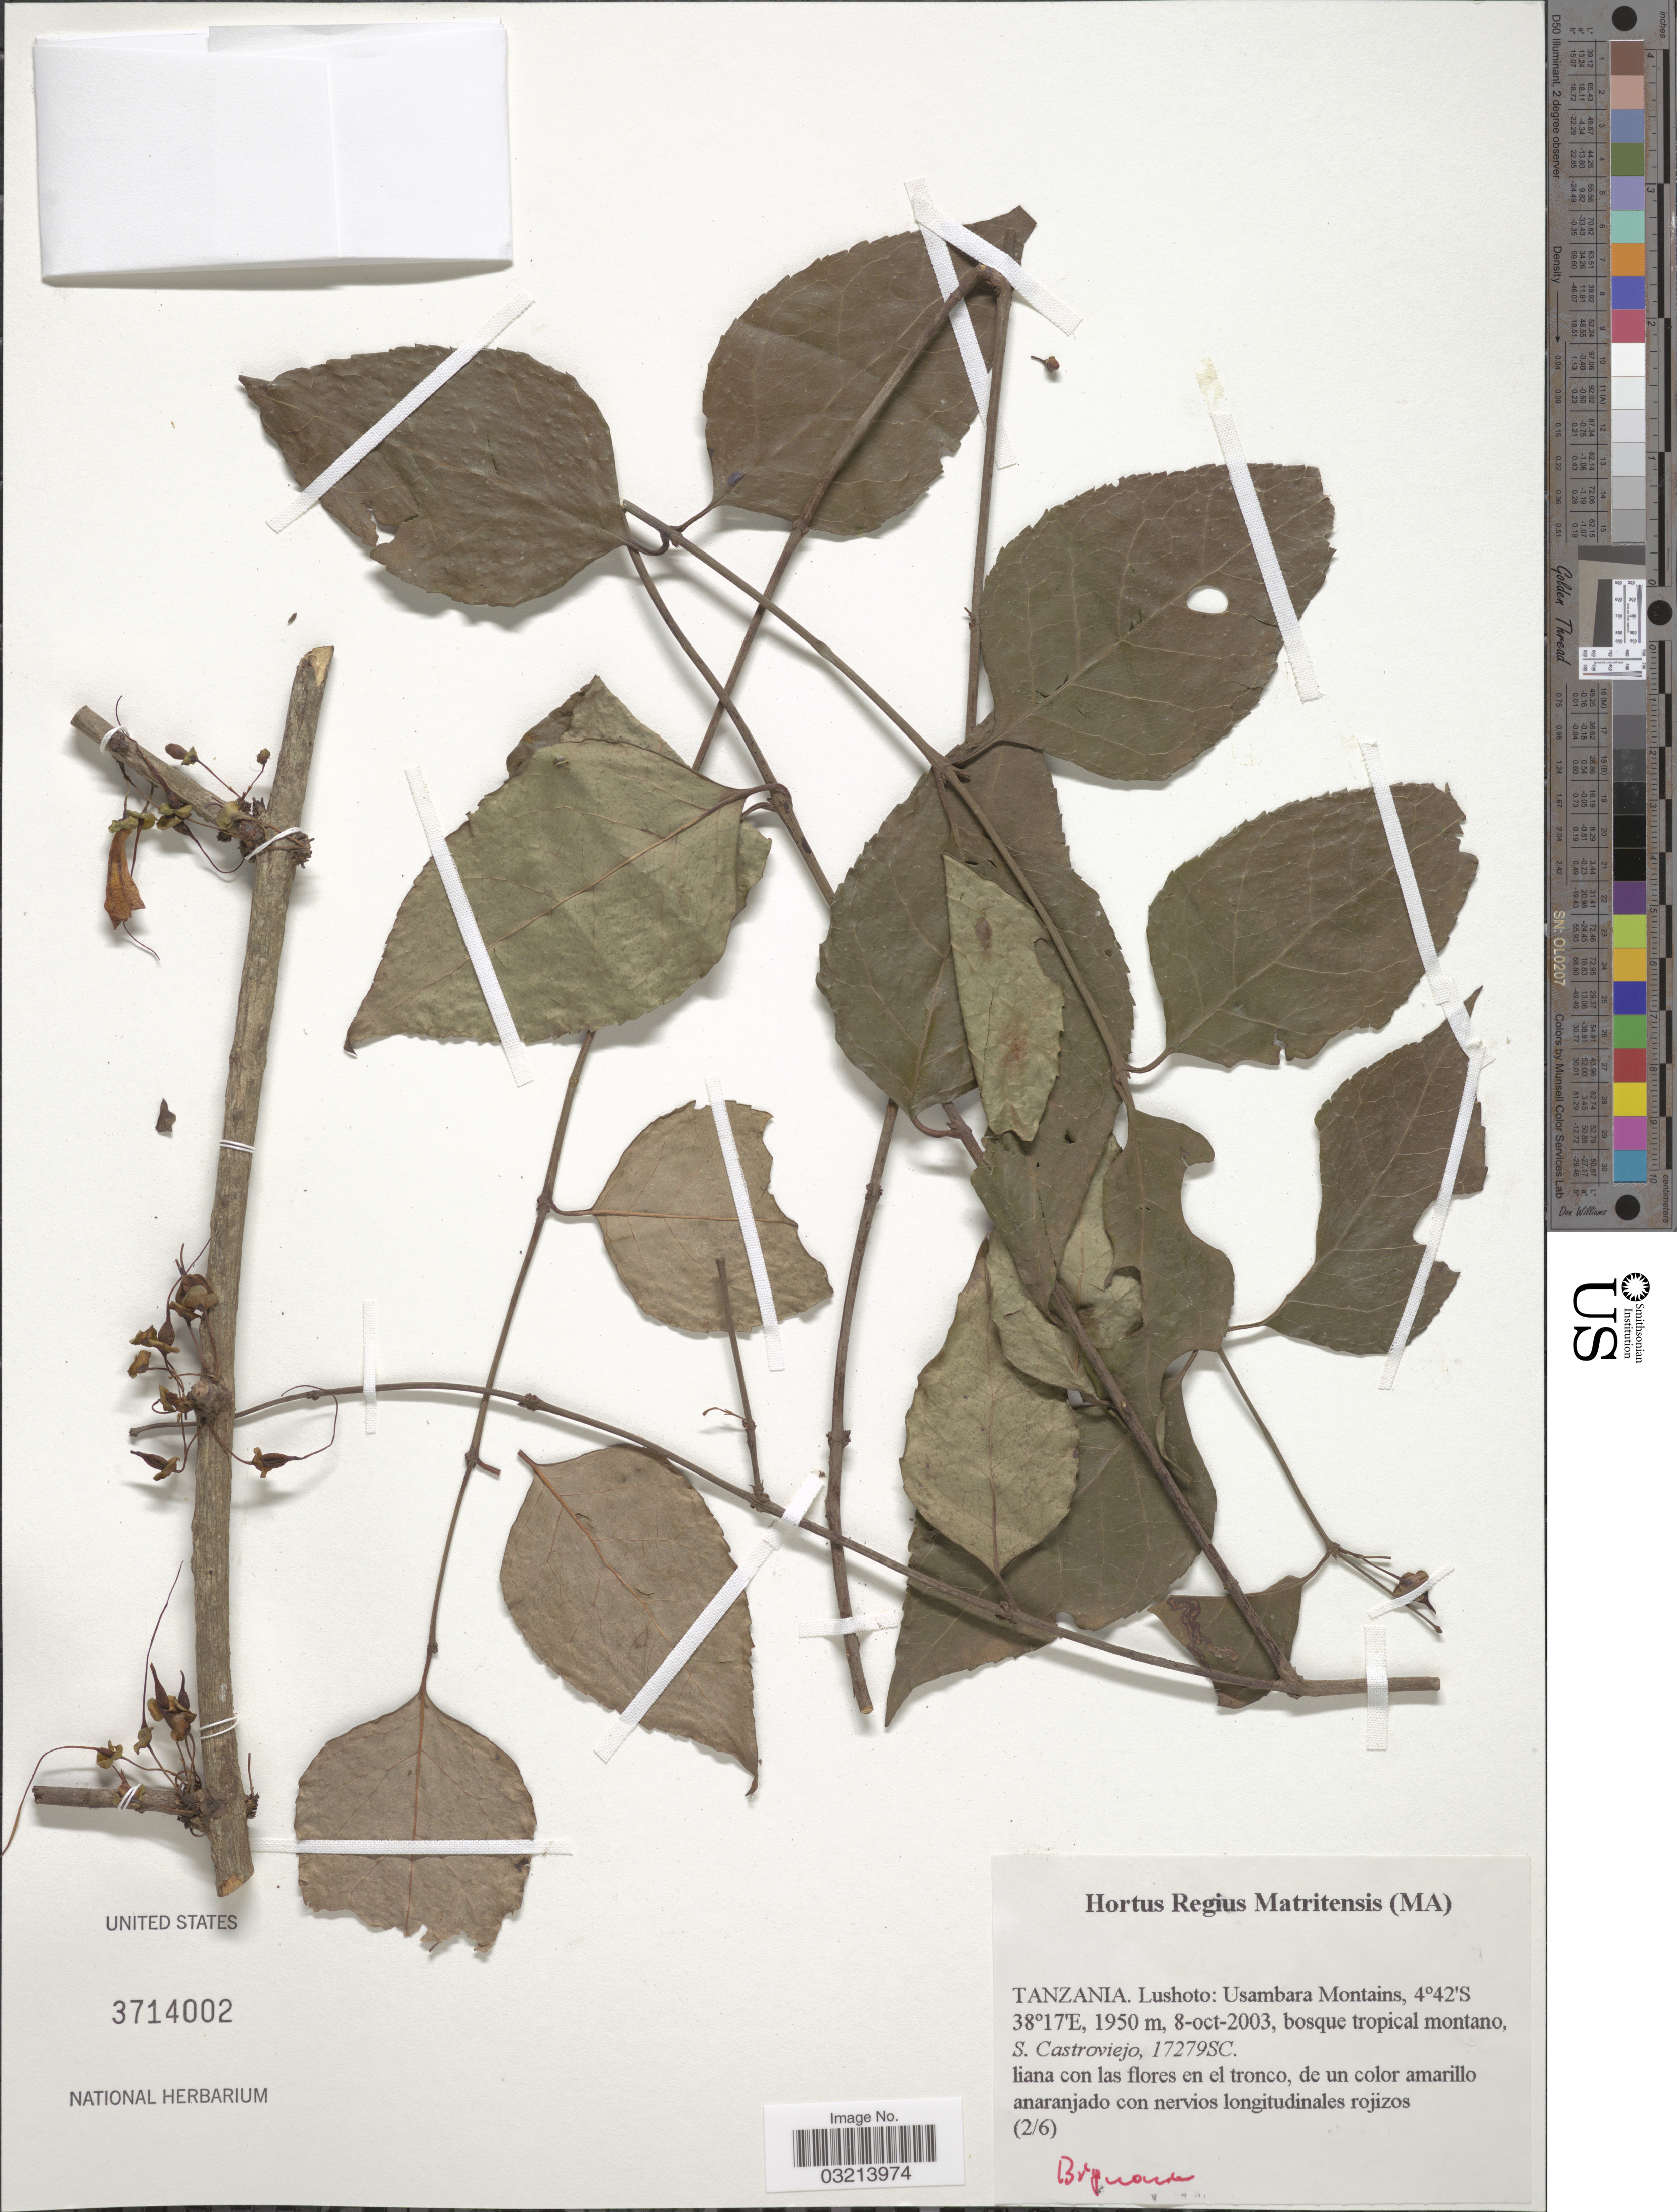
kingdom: Plantae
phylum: Tracheophyta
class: Magnoliopsida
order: Lamiales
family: Bignoniaceae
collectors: S. Castroviejo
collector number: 17279SC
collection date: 2003-10-08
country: Tanzania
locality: Lushoto: Usambara Mountains, bosque tropical montana.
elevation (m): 1950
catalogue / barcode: US 3714002